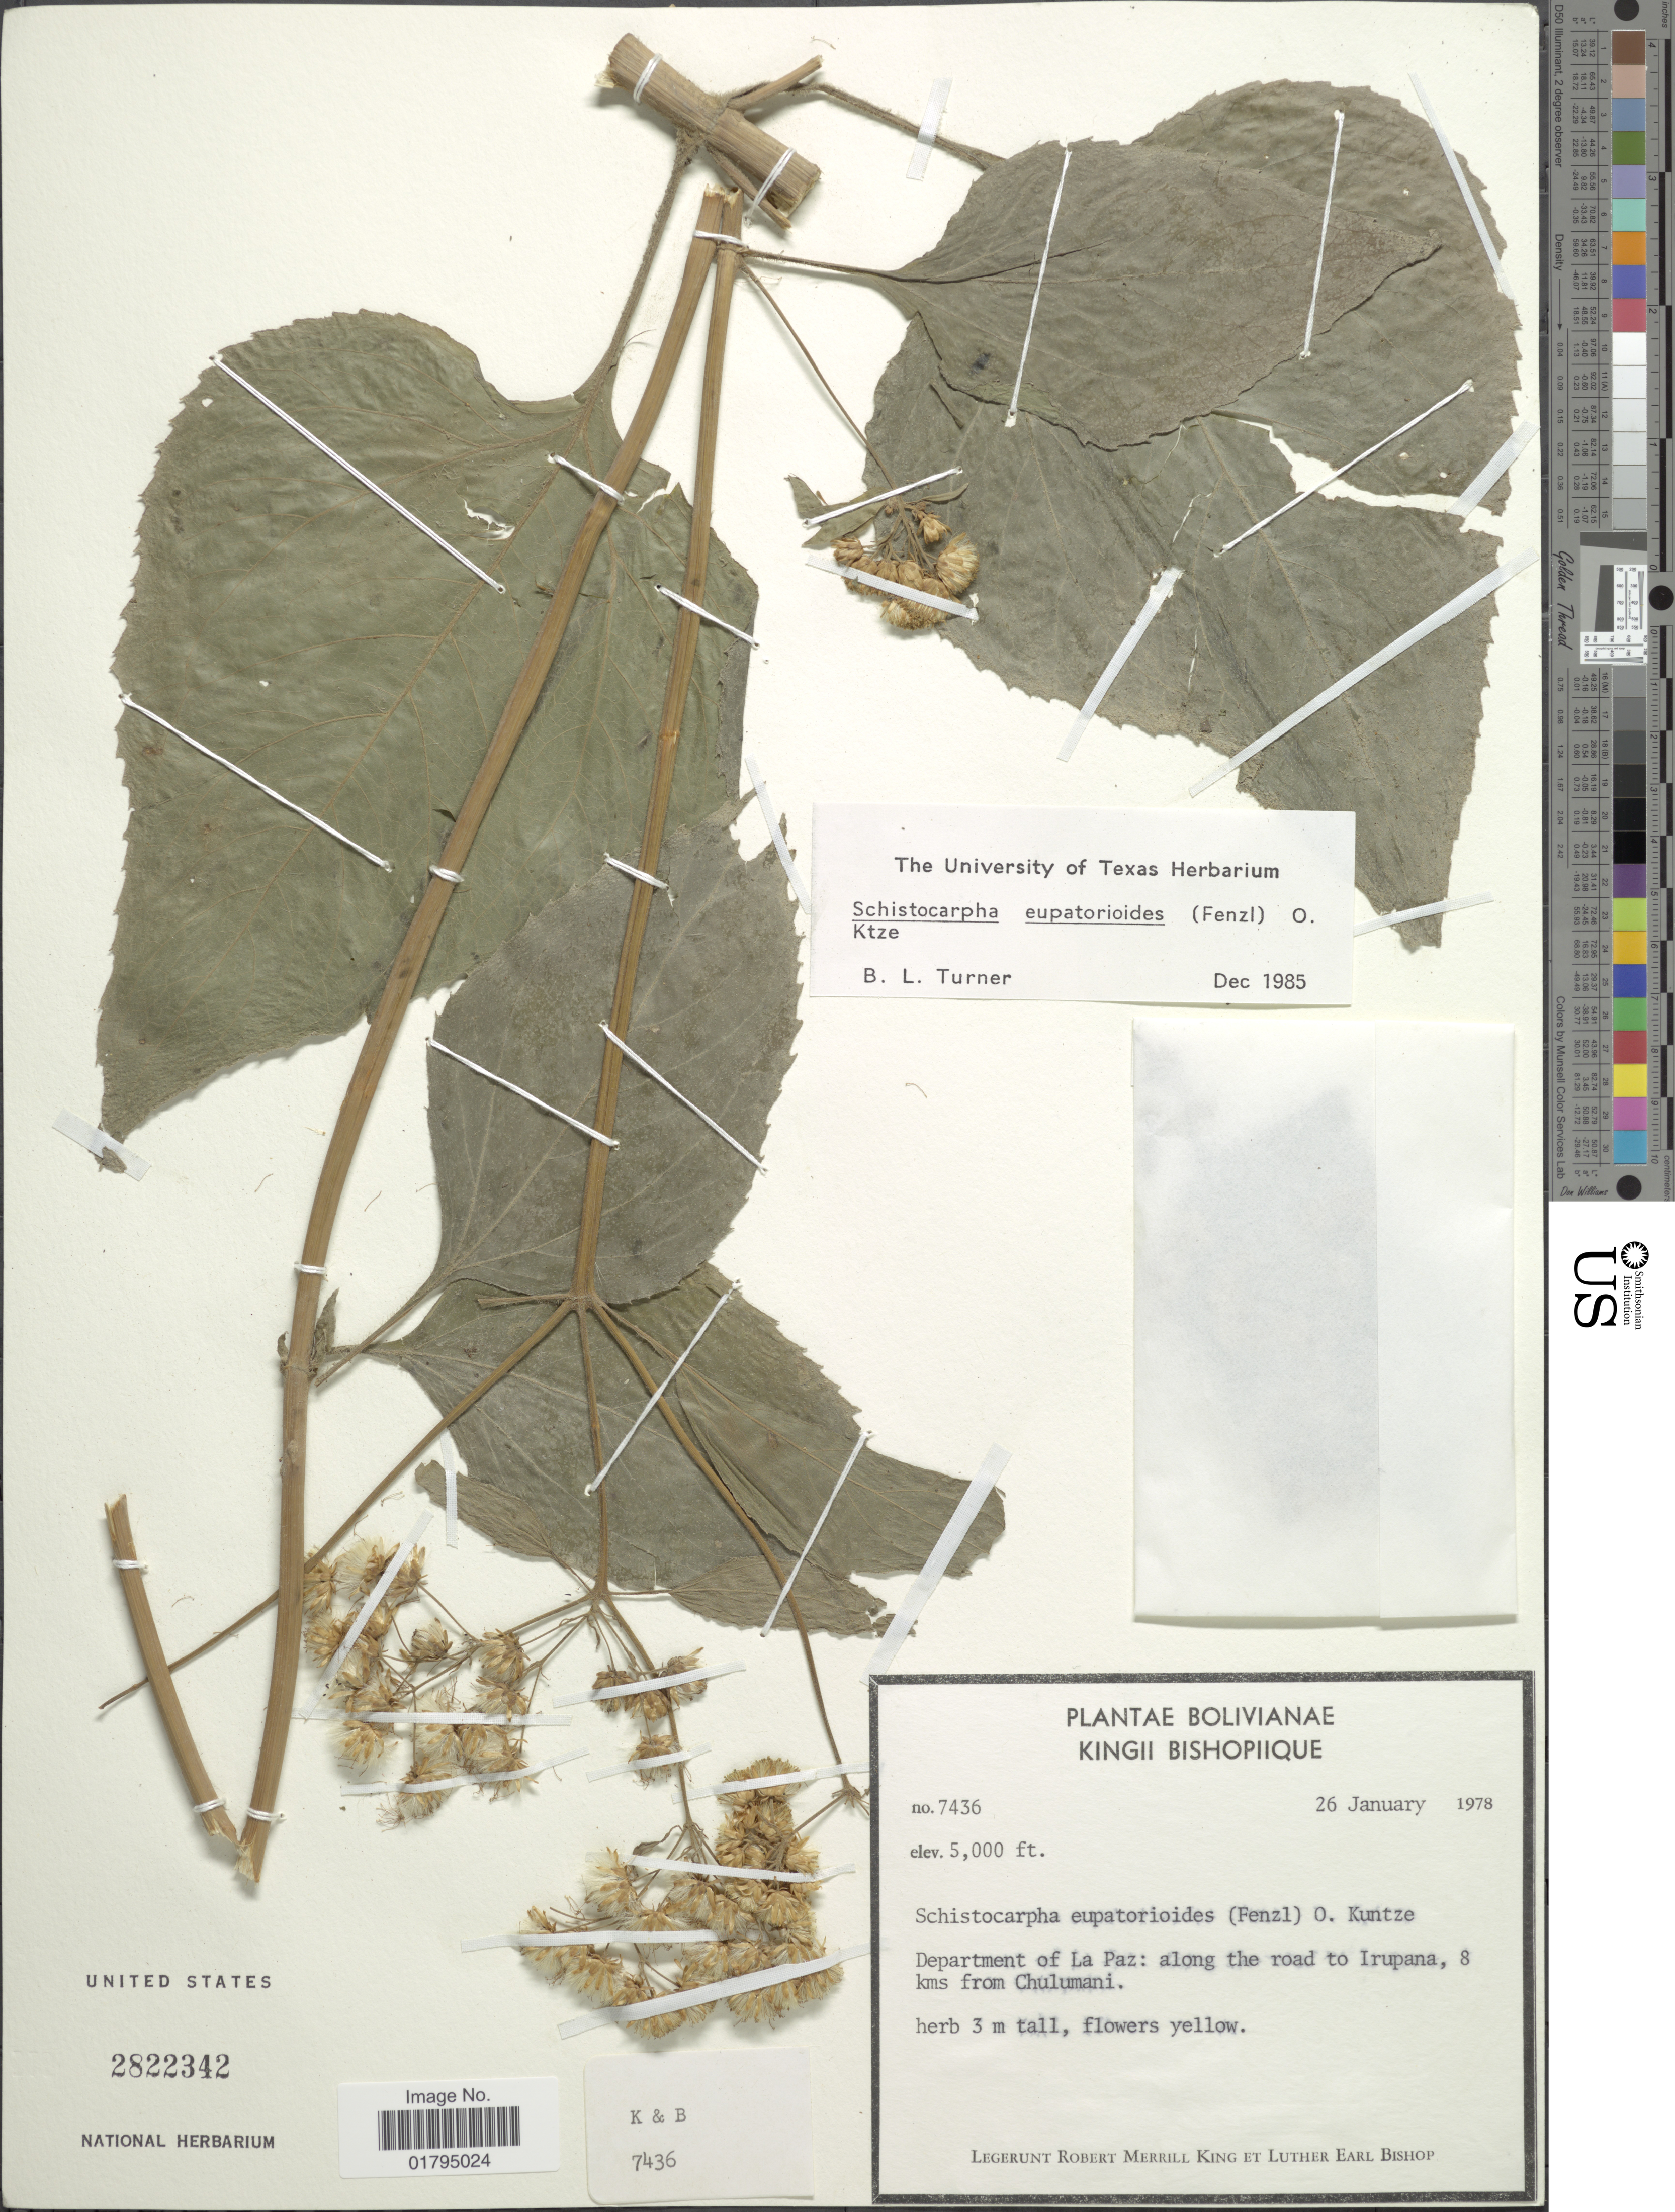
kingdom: Plantae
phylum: Tracheophyta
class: Magnoliopsida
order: Asterales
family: Asteraceae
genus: Schistocarpha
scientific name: Schistocarpha eupatorioides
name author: (Fenzl) Kuntze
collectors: R. M. King & L. E. Bishop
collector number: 7436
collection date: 1978-01-26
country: Bolivia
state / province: La Paz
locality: Along the road to Irupana, 8 kms from Chulumani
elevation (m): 1524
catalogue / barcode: US 2822342